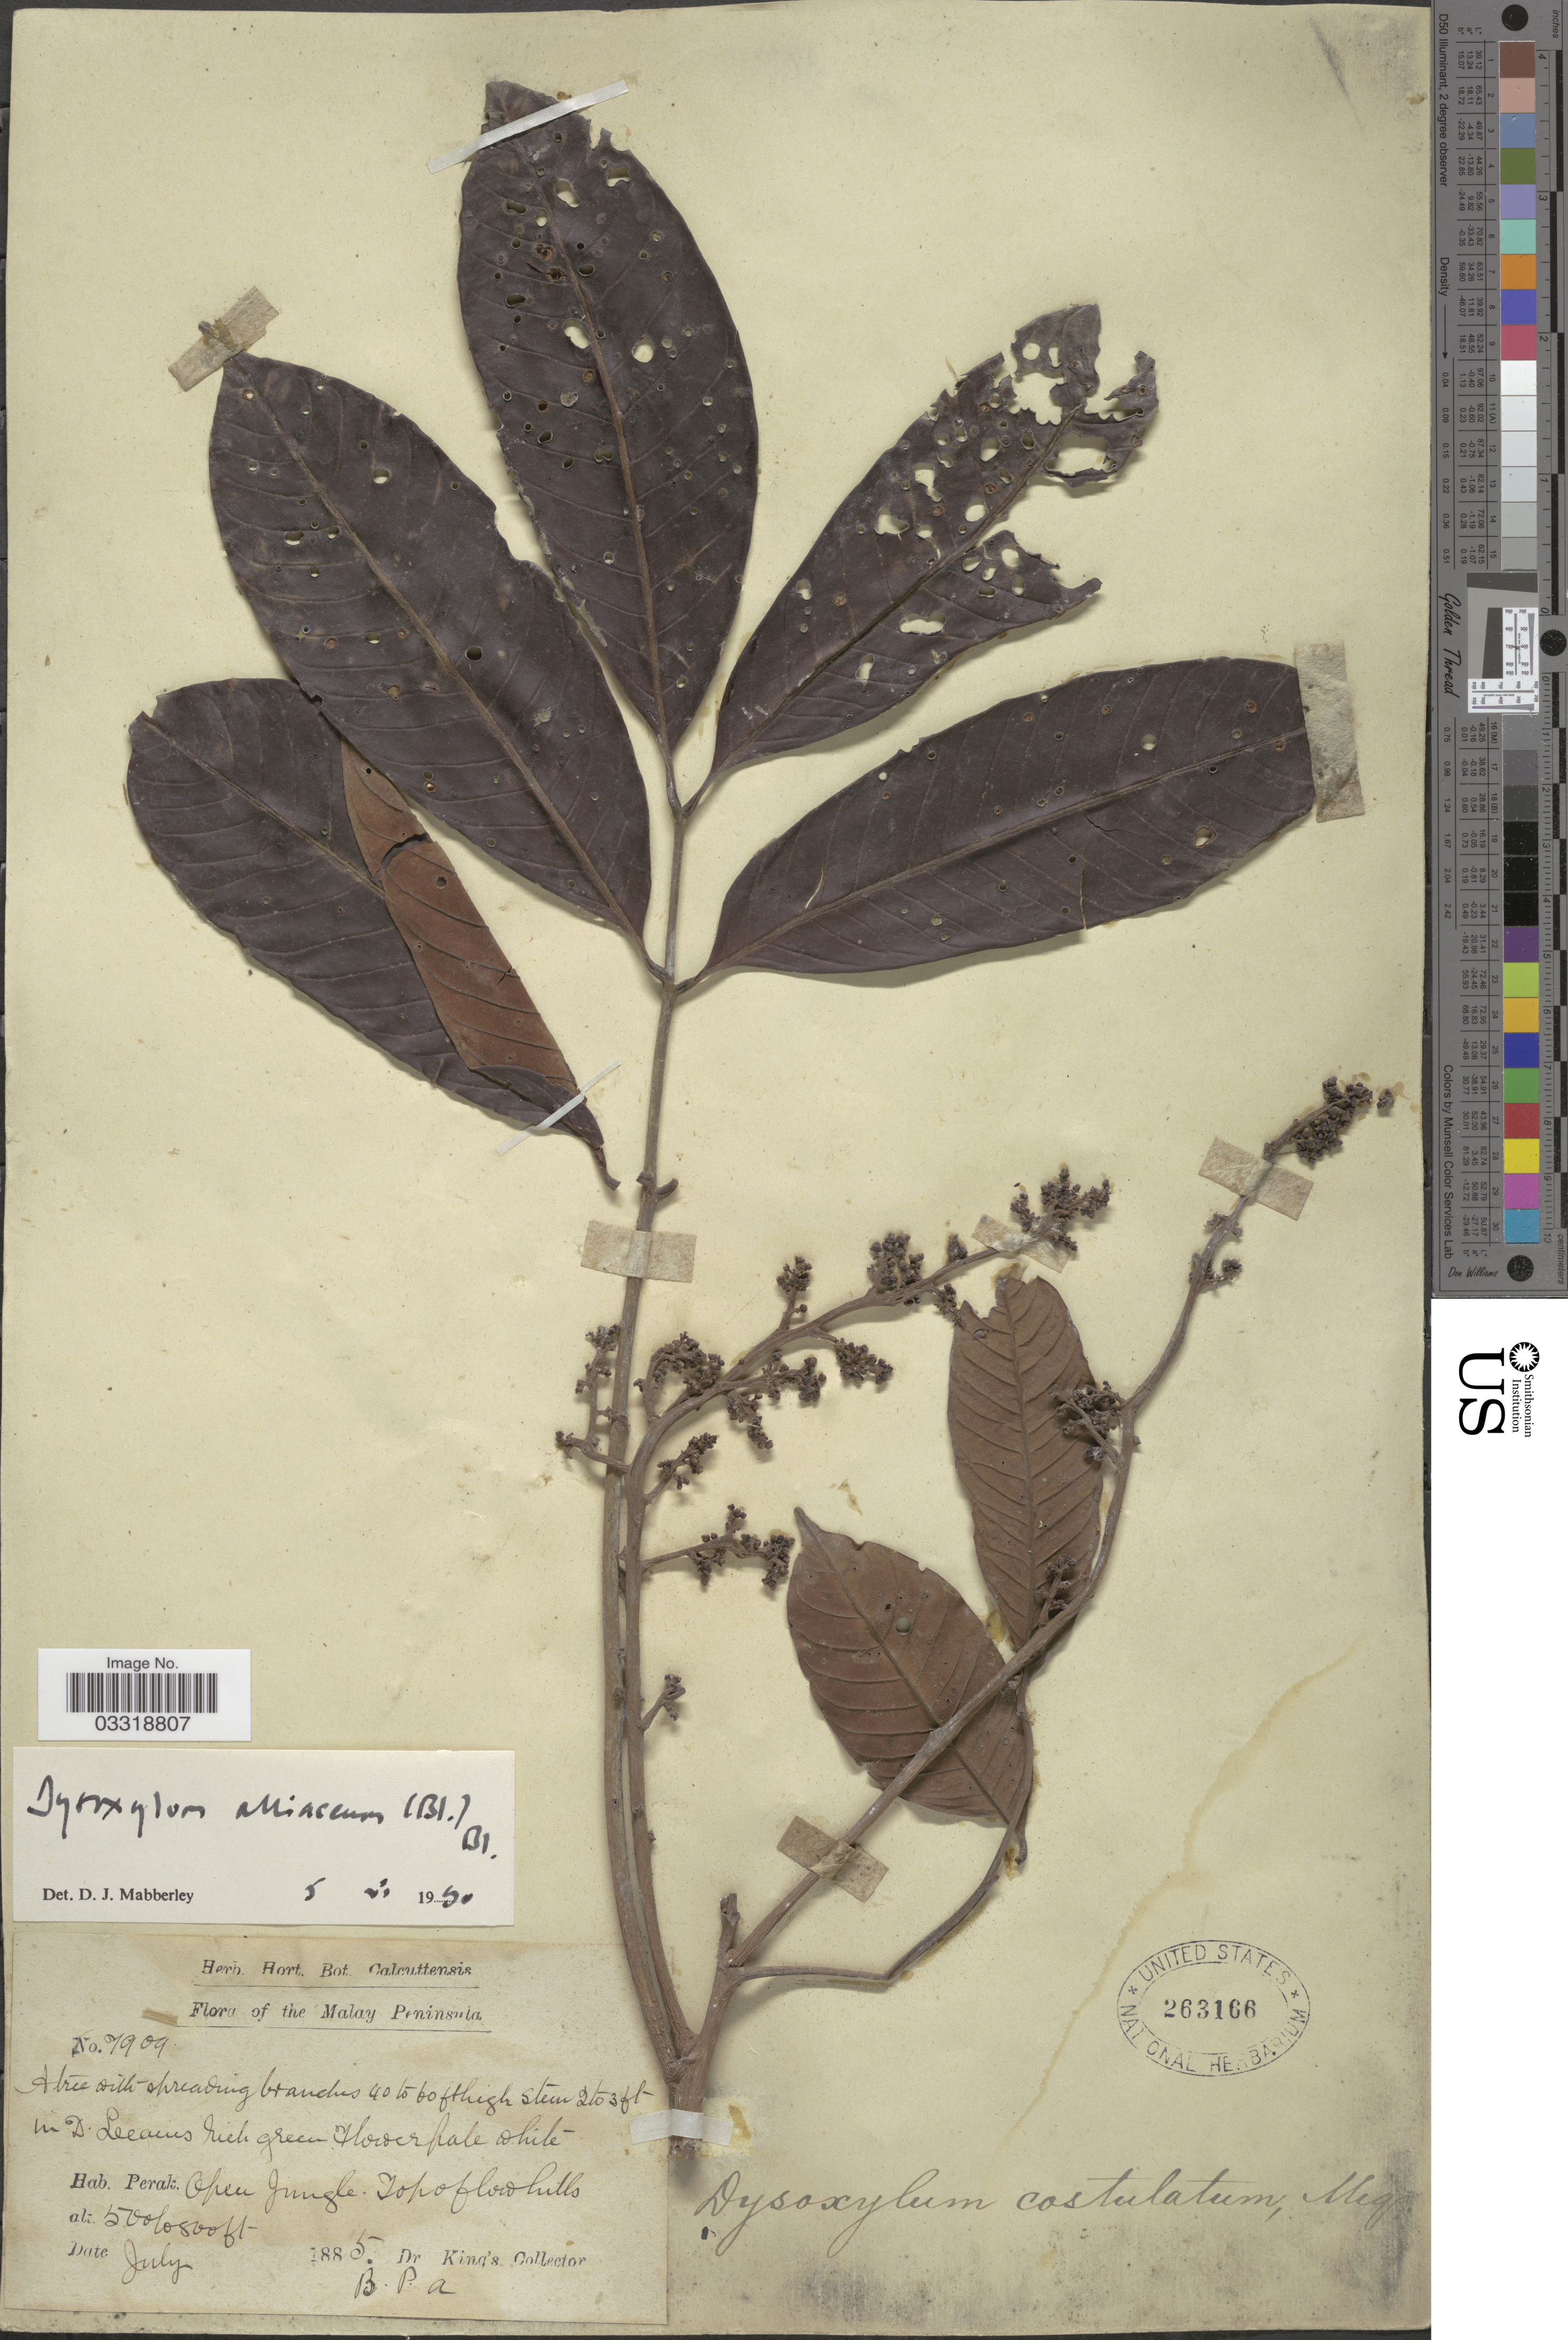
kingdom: Plantae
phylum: Tracheophyta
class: Magnoliopsida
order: Sapindales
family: Meliaceae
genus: Prasoxylon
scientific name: Prasoxylon alliaceum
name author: (Blume) M. Roem.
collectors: Dr. King's collector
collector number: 7909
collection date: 1885-07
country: Malaysia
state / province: Perak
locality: The Malay Peninsula.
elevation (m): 152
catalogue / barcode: US 263166